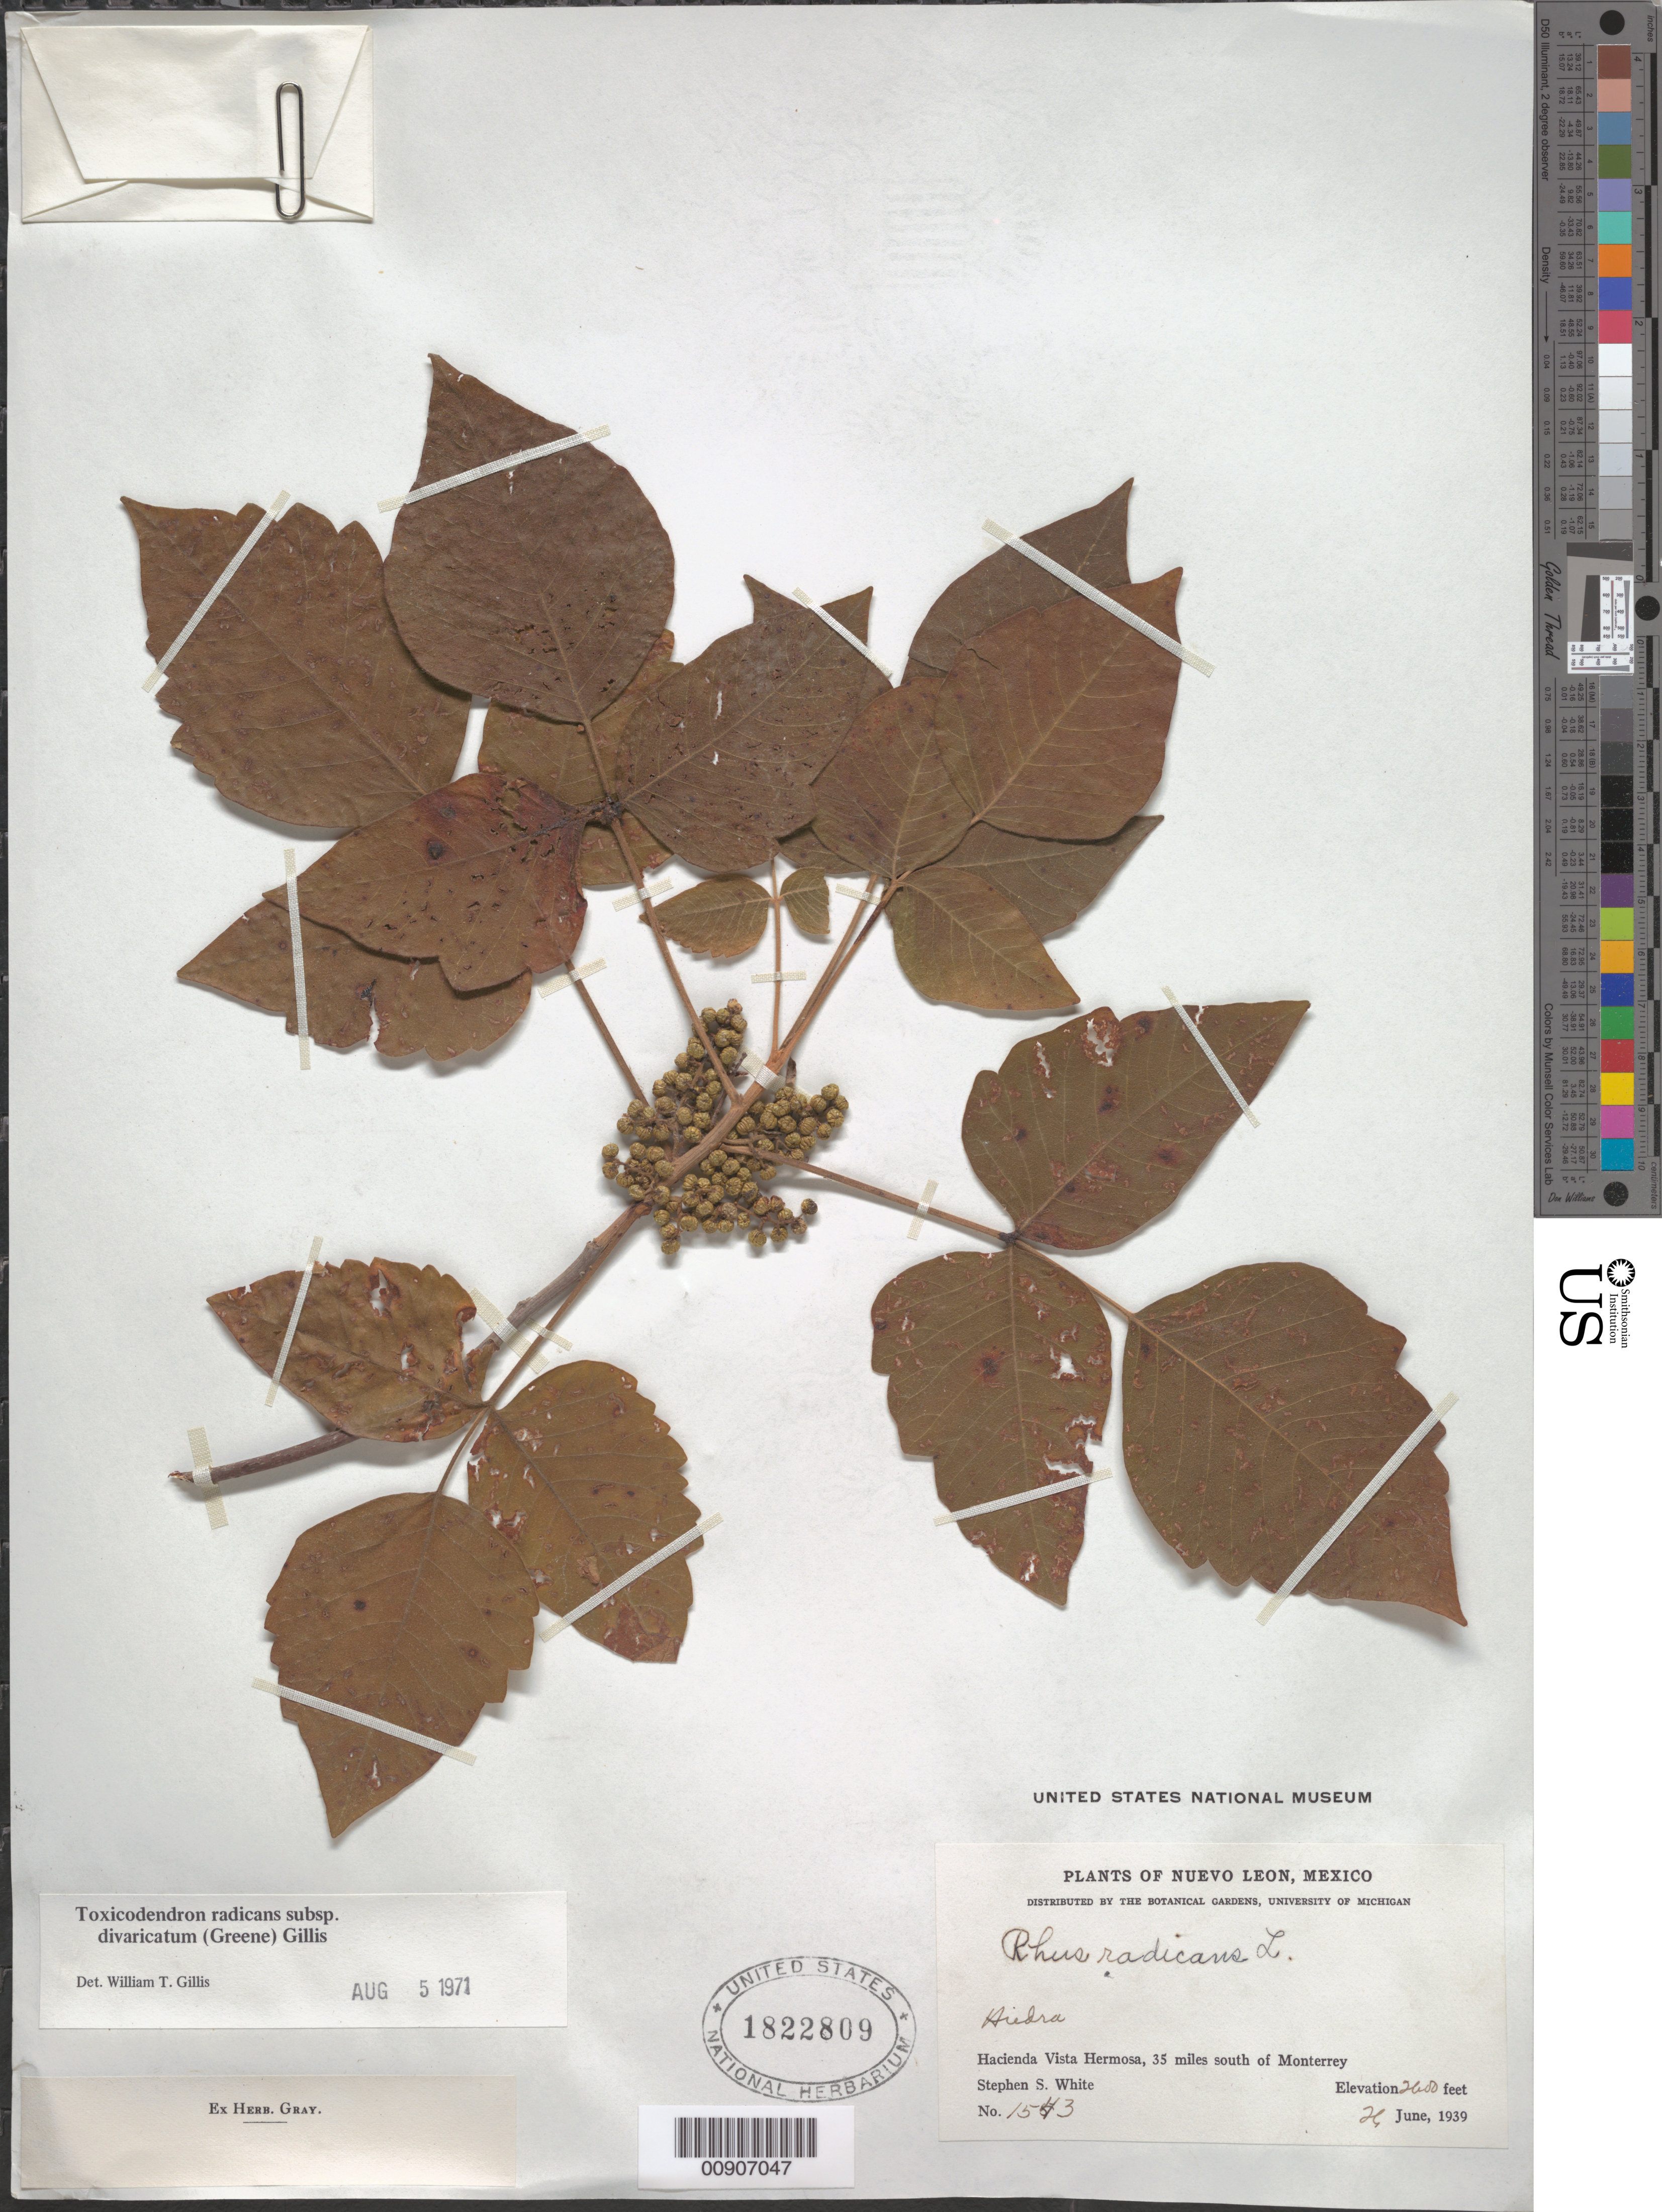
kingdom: Plantae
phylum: Tracheophyta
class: Magnoliopsida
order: Sapindales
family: Anacardiaceae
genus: Toxicodendron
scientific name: Toxicodendron radicans subsp. divaricatum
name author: (Greene) Gillis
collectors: S. S. White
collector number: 1543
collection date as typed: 26 Jun 1939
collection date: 1939-06-26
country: Mexico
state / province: Nuevo León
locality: Nuevo León: Hacienda Vista Hermosa, 35 miles south of Monterrey.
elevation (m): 792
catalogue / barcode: US 1822809